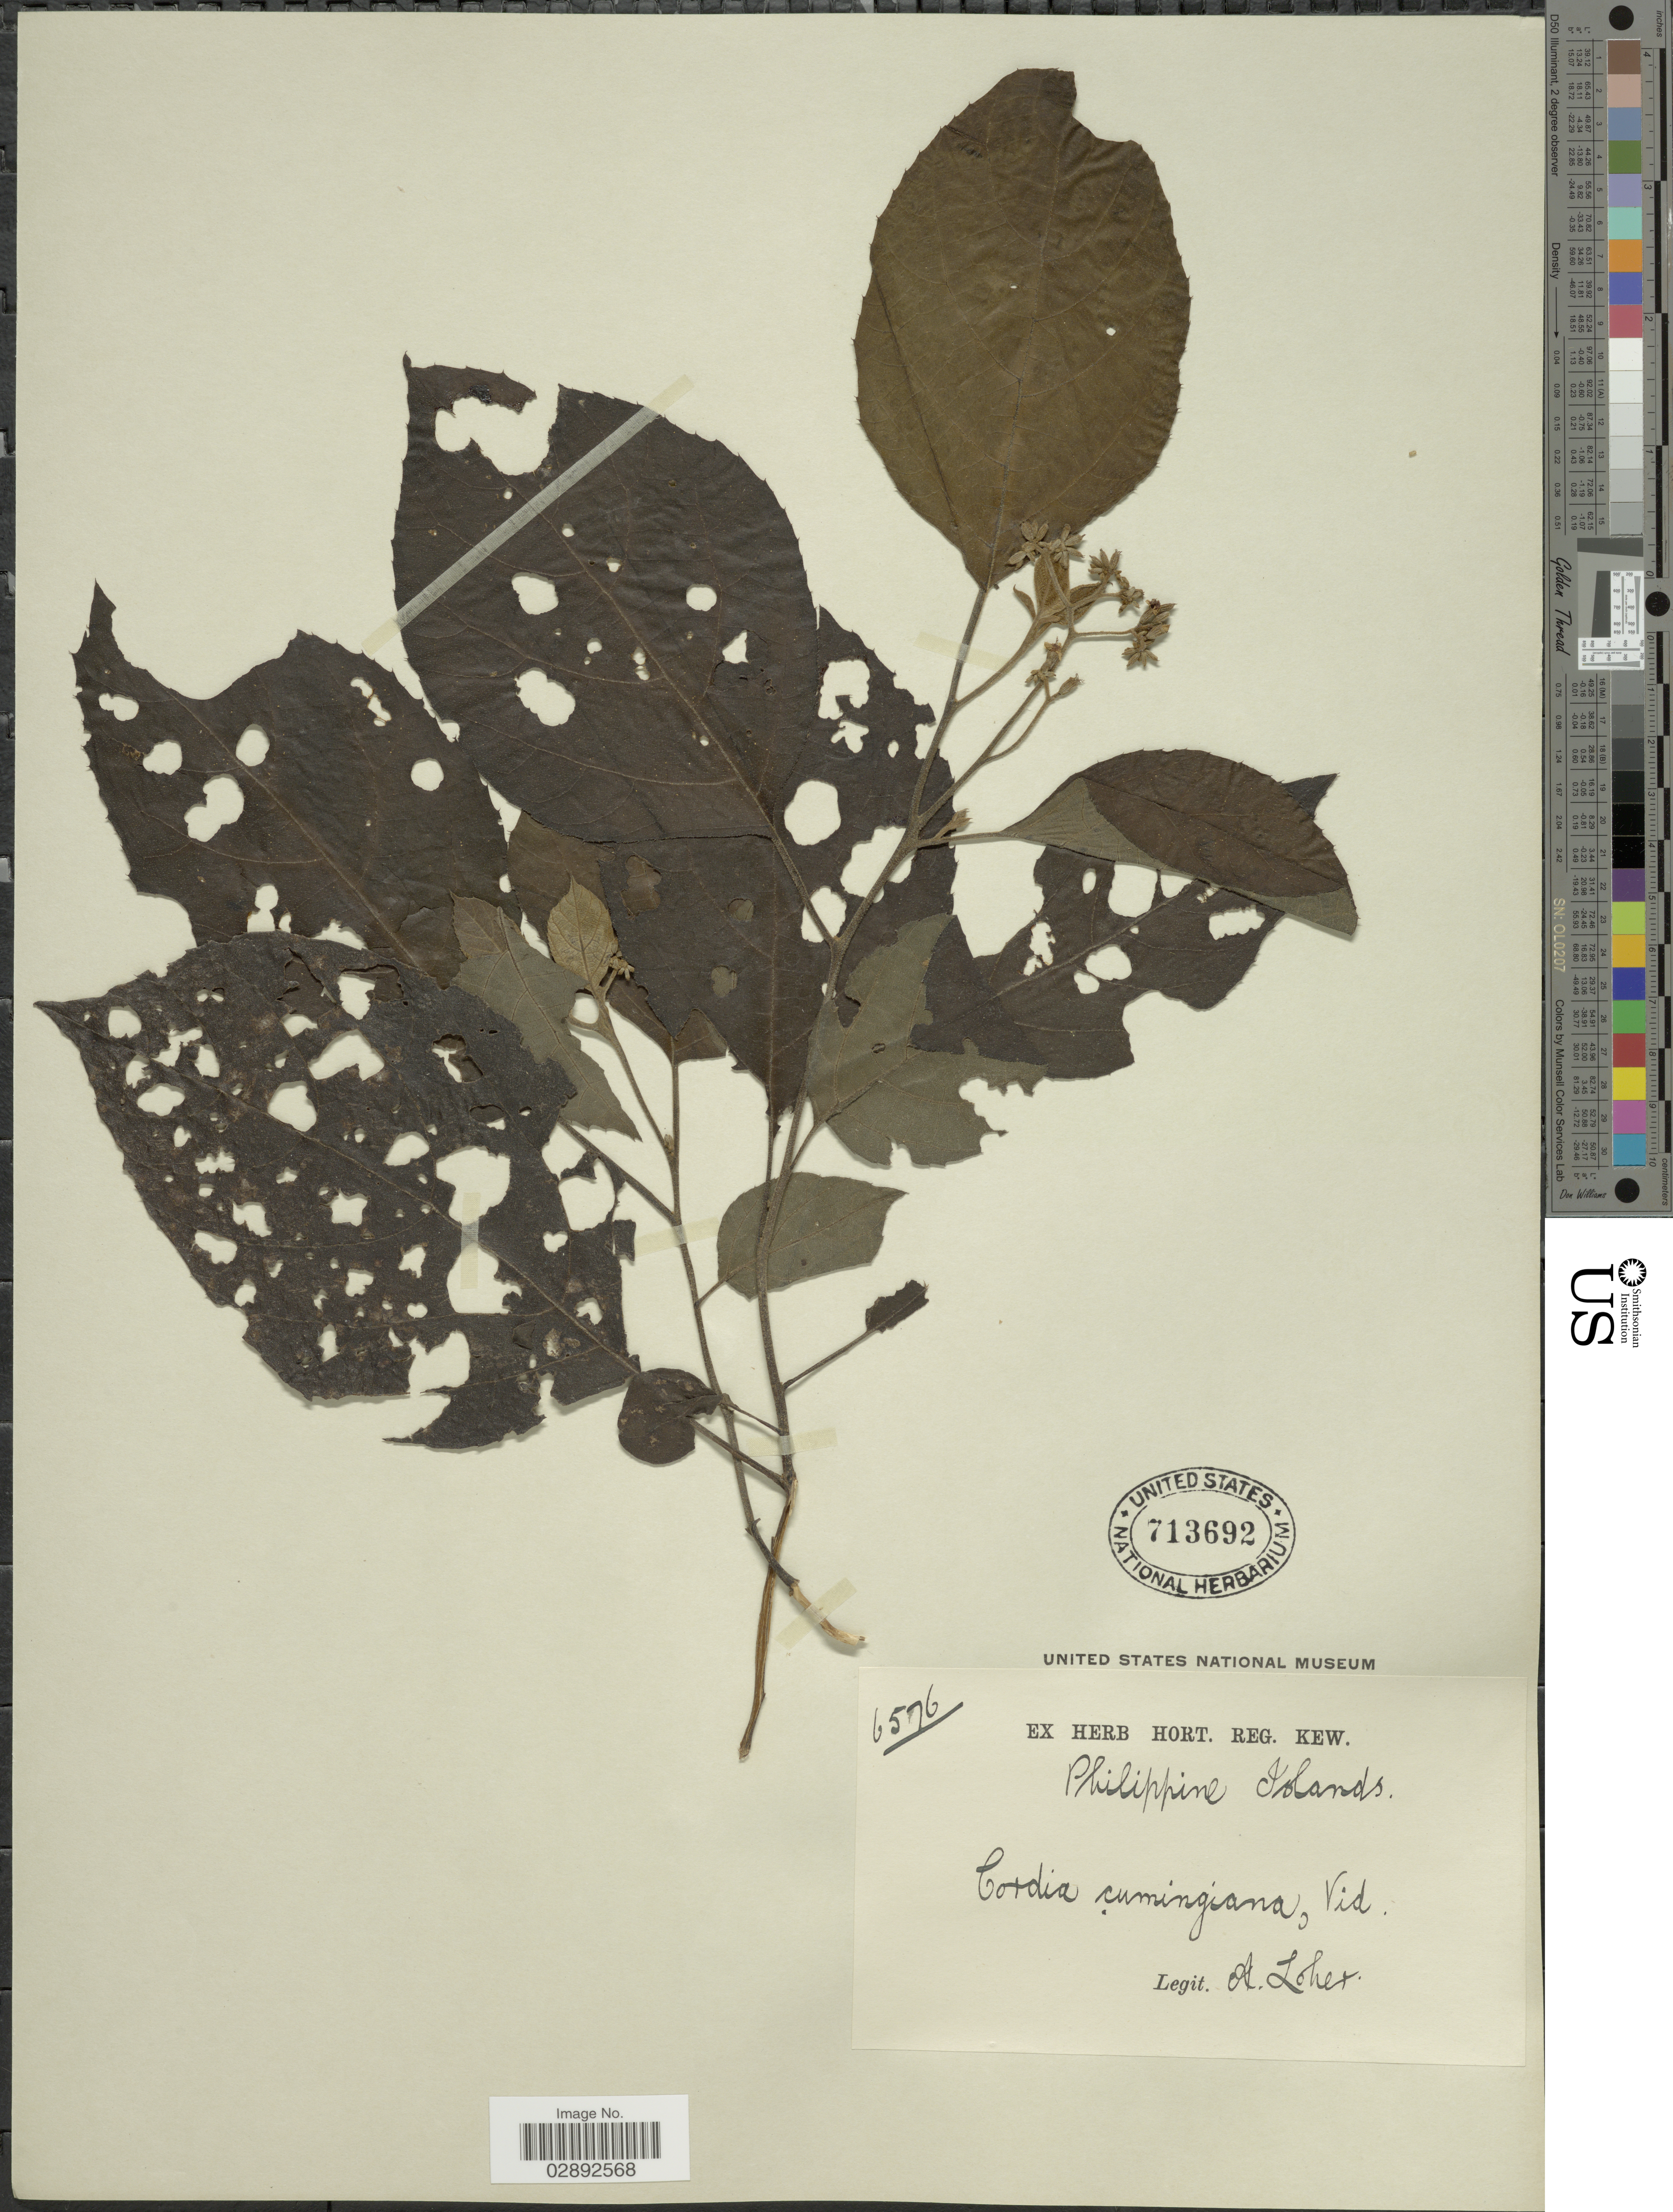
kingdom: Plantae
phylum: Tracheophyta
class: Magnoliopsida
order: Boraginales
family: Cordiaceae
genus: Cordia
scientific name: Cordia cumingiana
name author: Vidal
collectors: A. Loher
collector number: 6576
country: Philippines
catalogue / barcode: US 713692